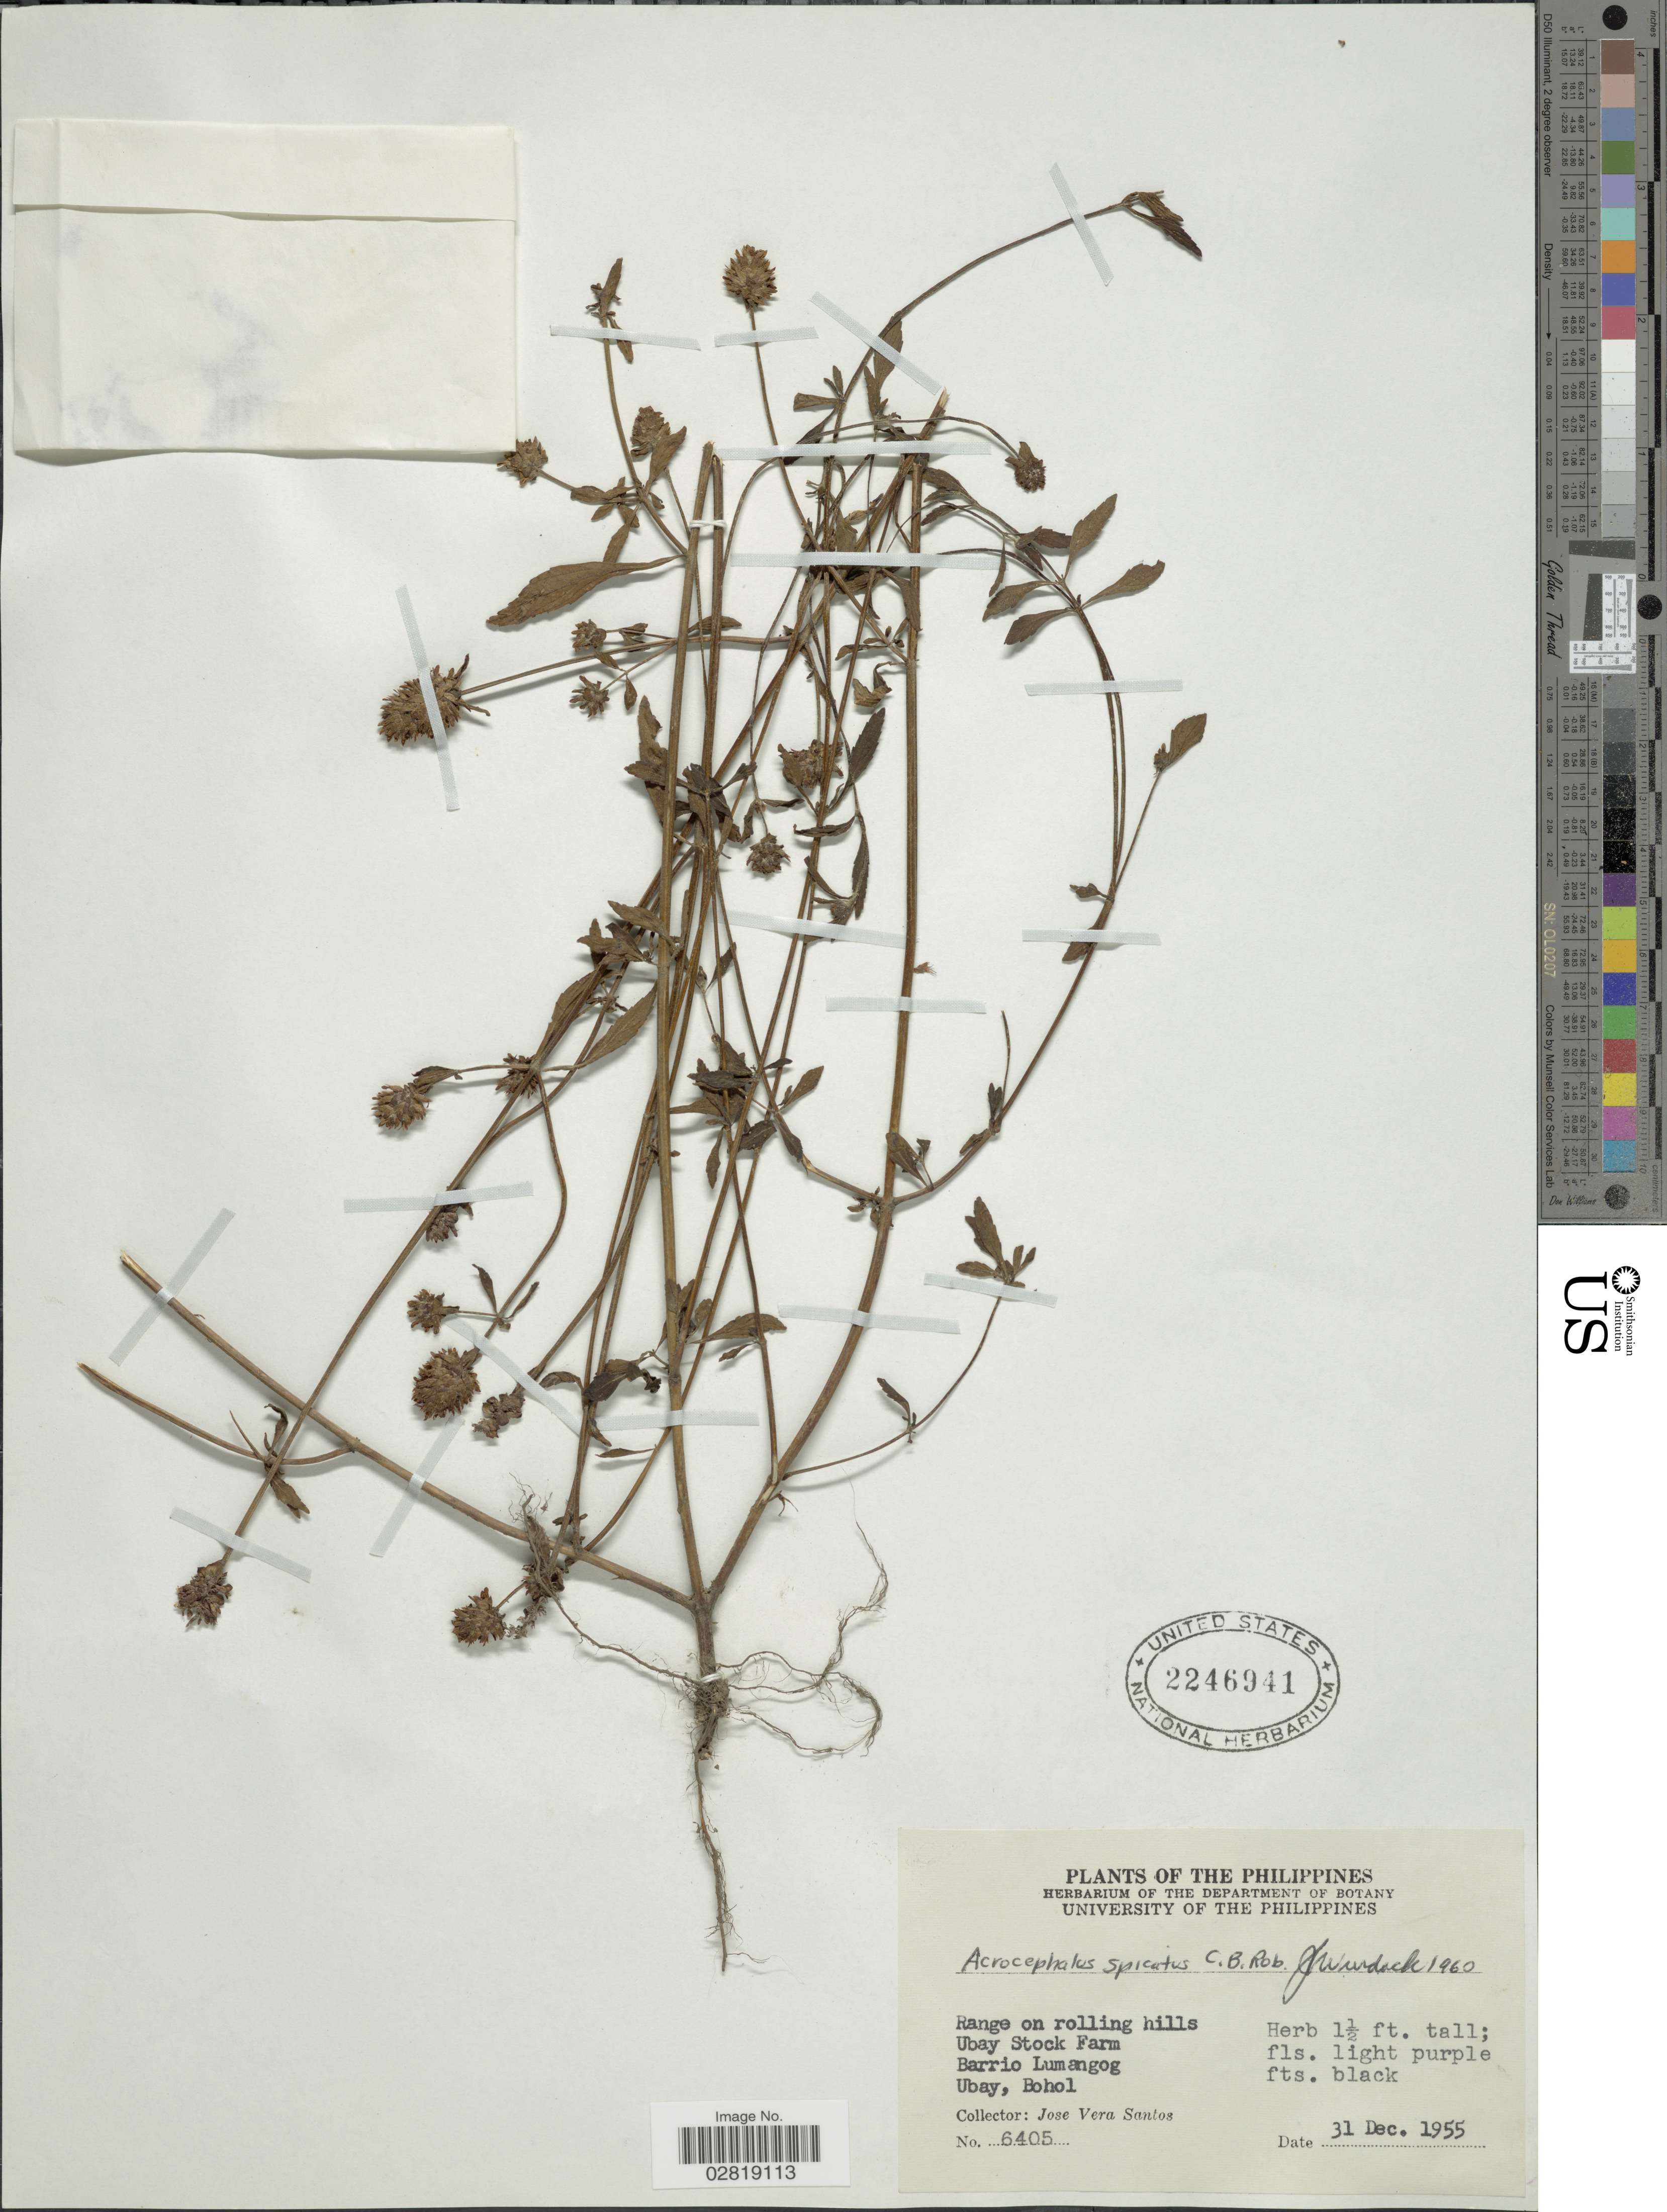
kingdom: Plantae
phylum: Tracheophyta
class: Magnoliopsida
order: Lamiales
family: Lamiaceae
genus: Platostoma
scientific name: Platostoma hispidum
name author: (L.) A.J. Paton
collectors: J. V. Santos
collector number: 6405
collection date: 1955-12-31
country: Philippines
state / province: Central Visayas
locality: Range on rolling hills, Ubay Stock Farm, Barrio Lumangog, Ubay.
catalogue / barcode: US 2246941